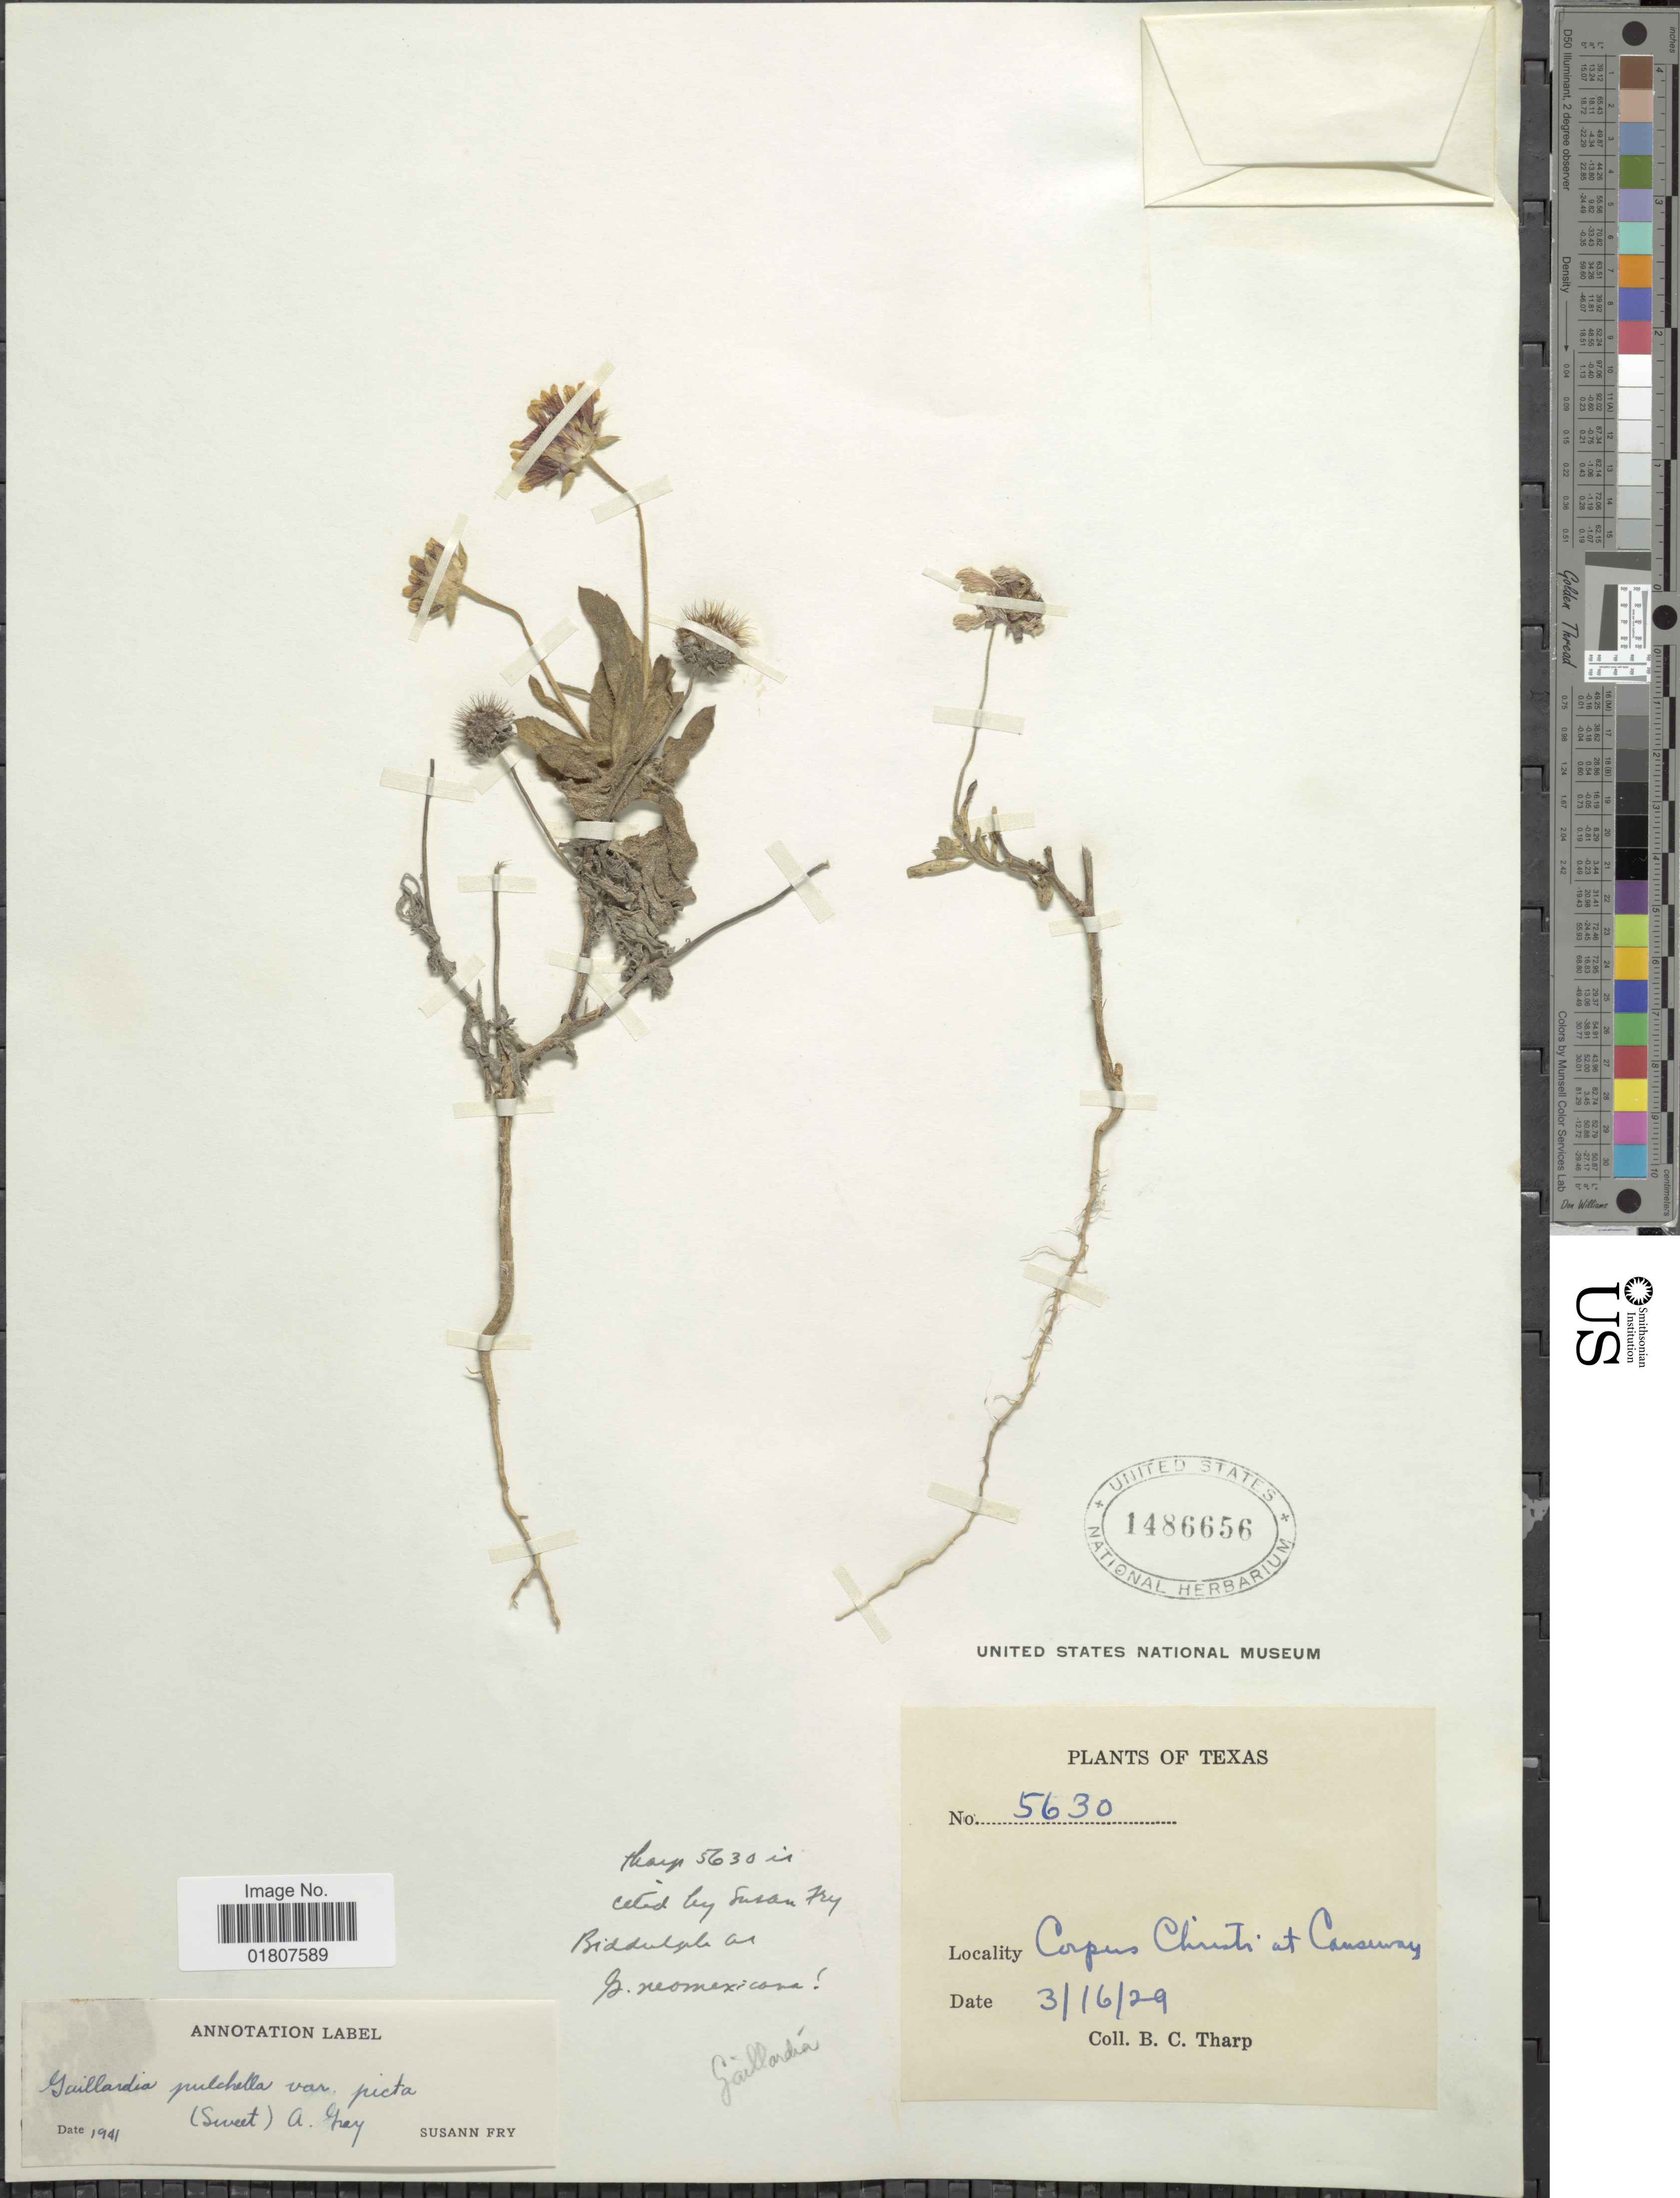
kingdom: Plantae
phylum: Tracheophyta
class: Magnoliopsida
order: Asterales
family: Asteraceae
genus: Gaillardia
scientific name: Gaillardia pulchella var. picta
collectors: B. C. Tharp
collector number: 5630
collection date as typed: Transcribed d/m/y: 16/3/29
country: United States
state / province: Texas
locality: Corpus Christi at Causeway.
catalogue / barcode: US 1486656